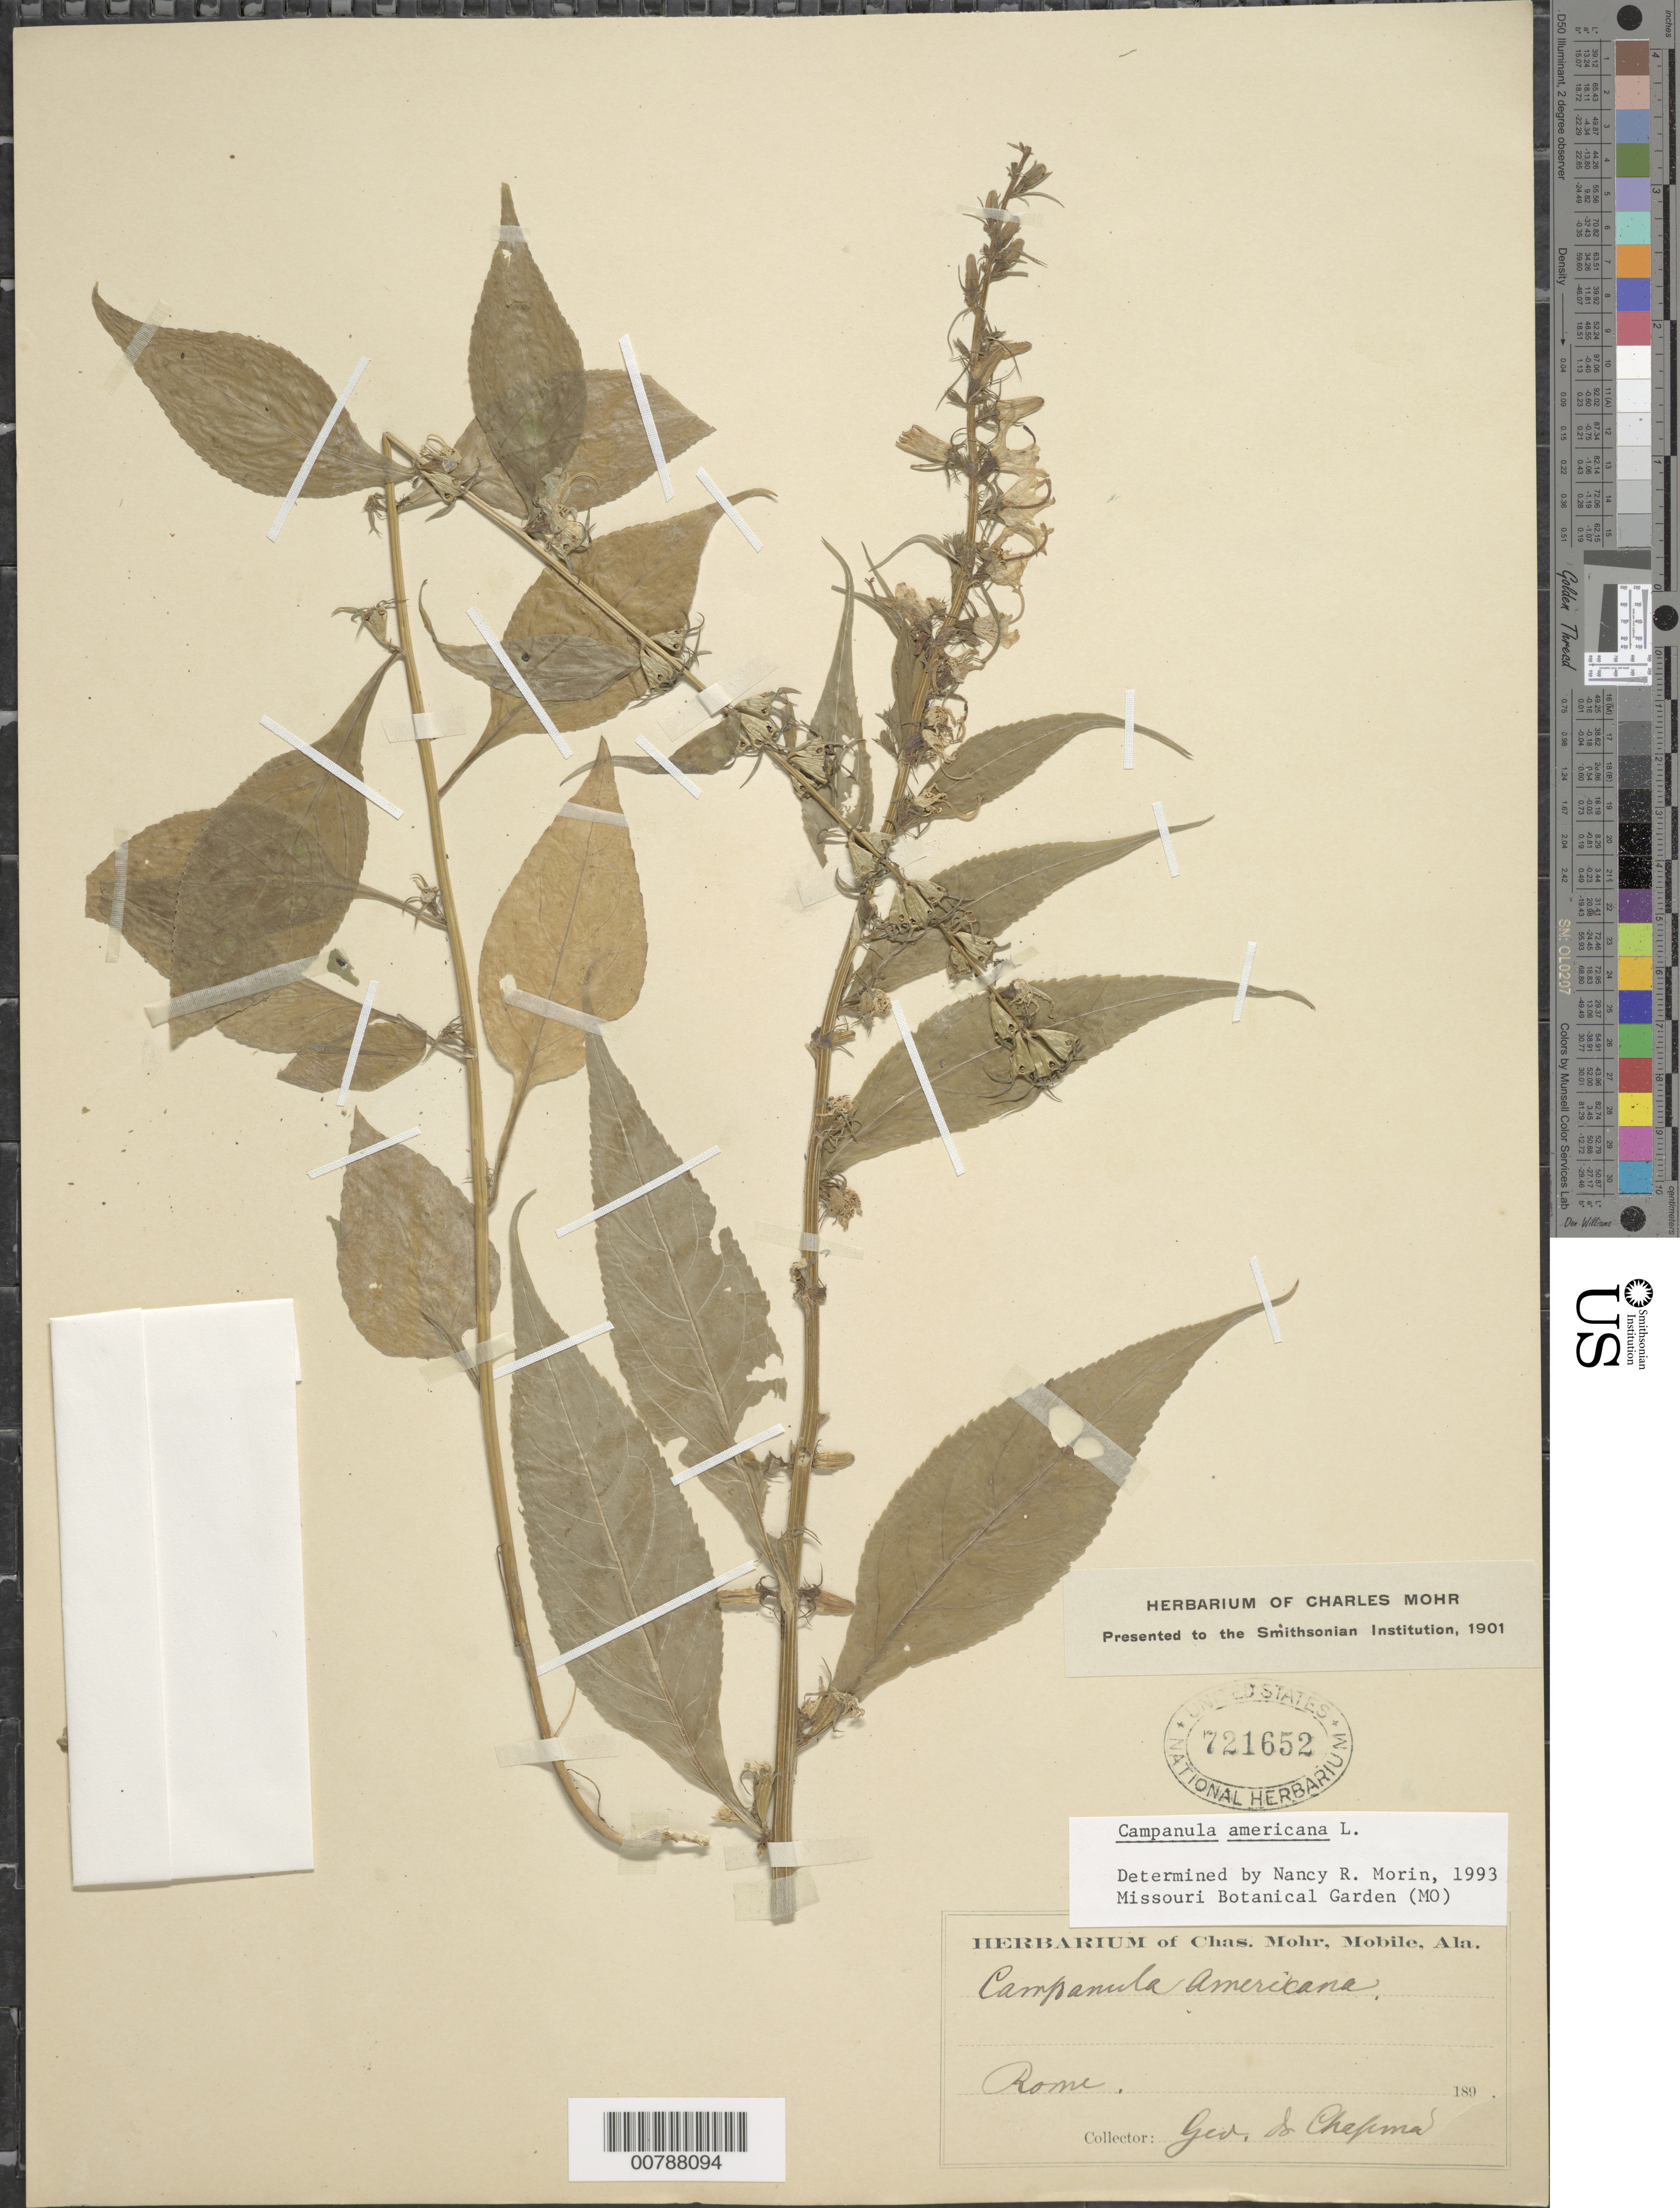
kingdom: Plantae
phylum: Tracheophyta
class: Magnoliopsida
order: Asterales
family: Campanulaceae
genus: Campanula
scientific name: Campanula americana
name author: L.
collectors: G. S. Chapman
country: United States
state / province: Alabama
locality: Rome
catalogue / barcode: US 721652